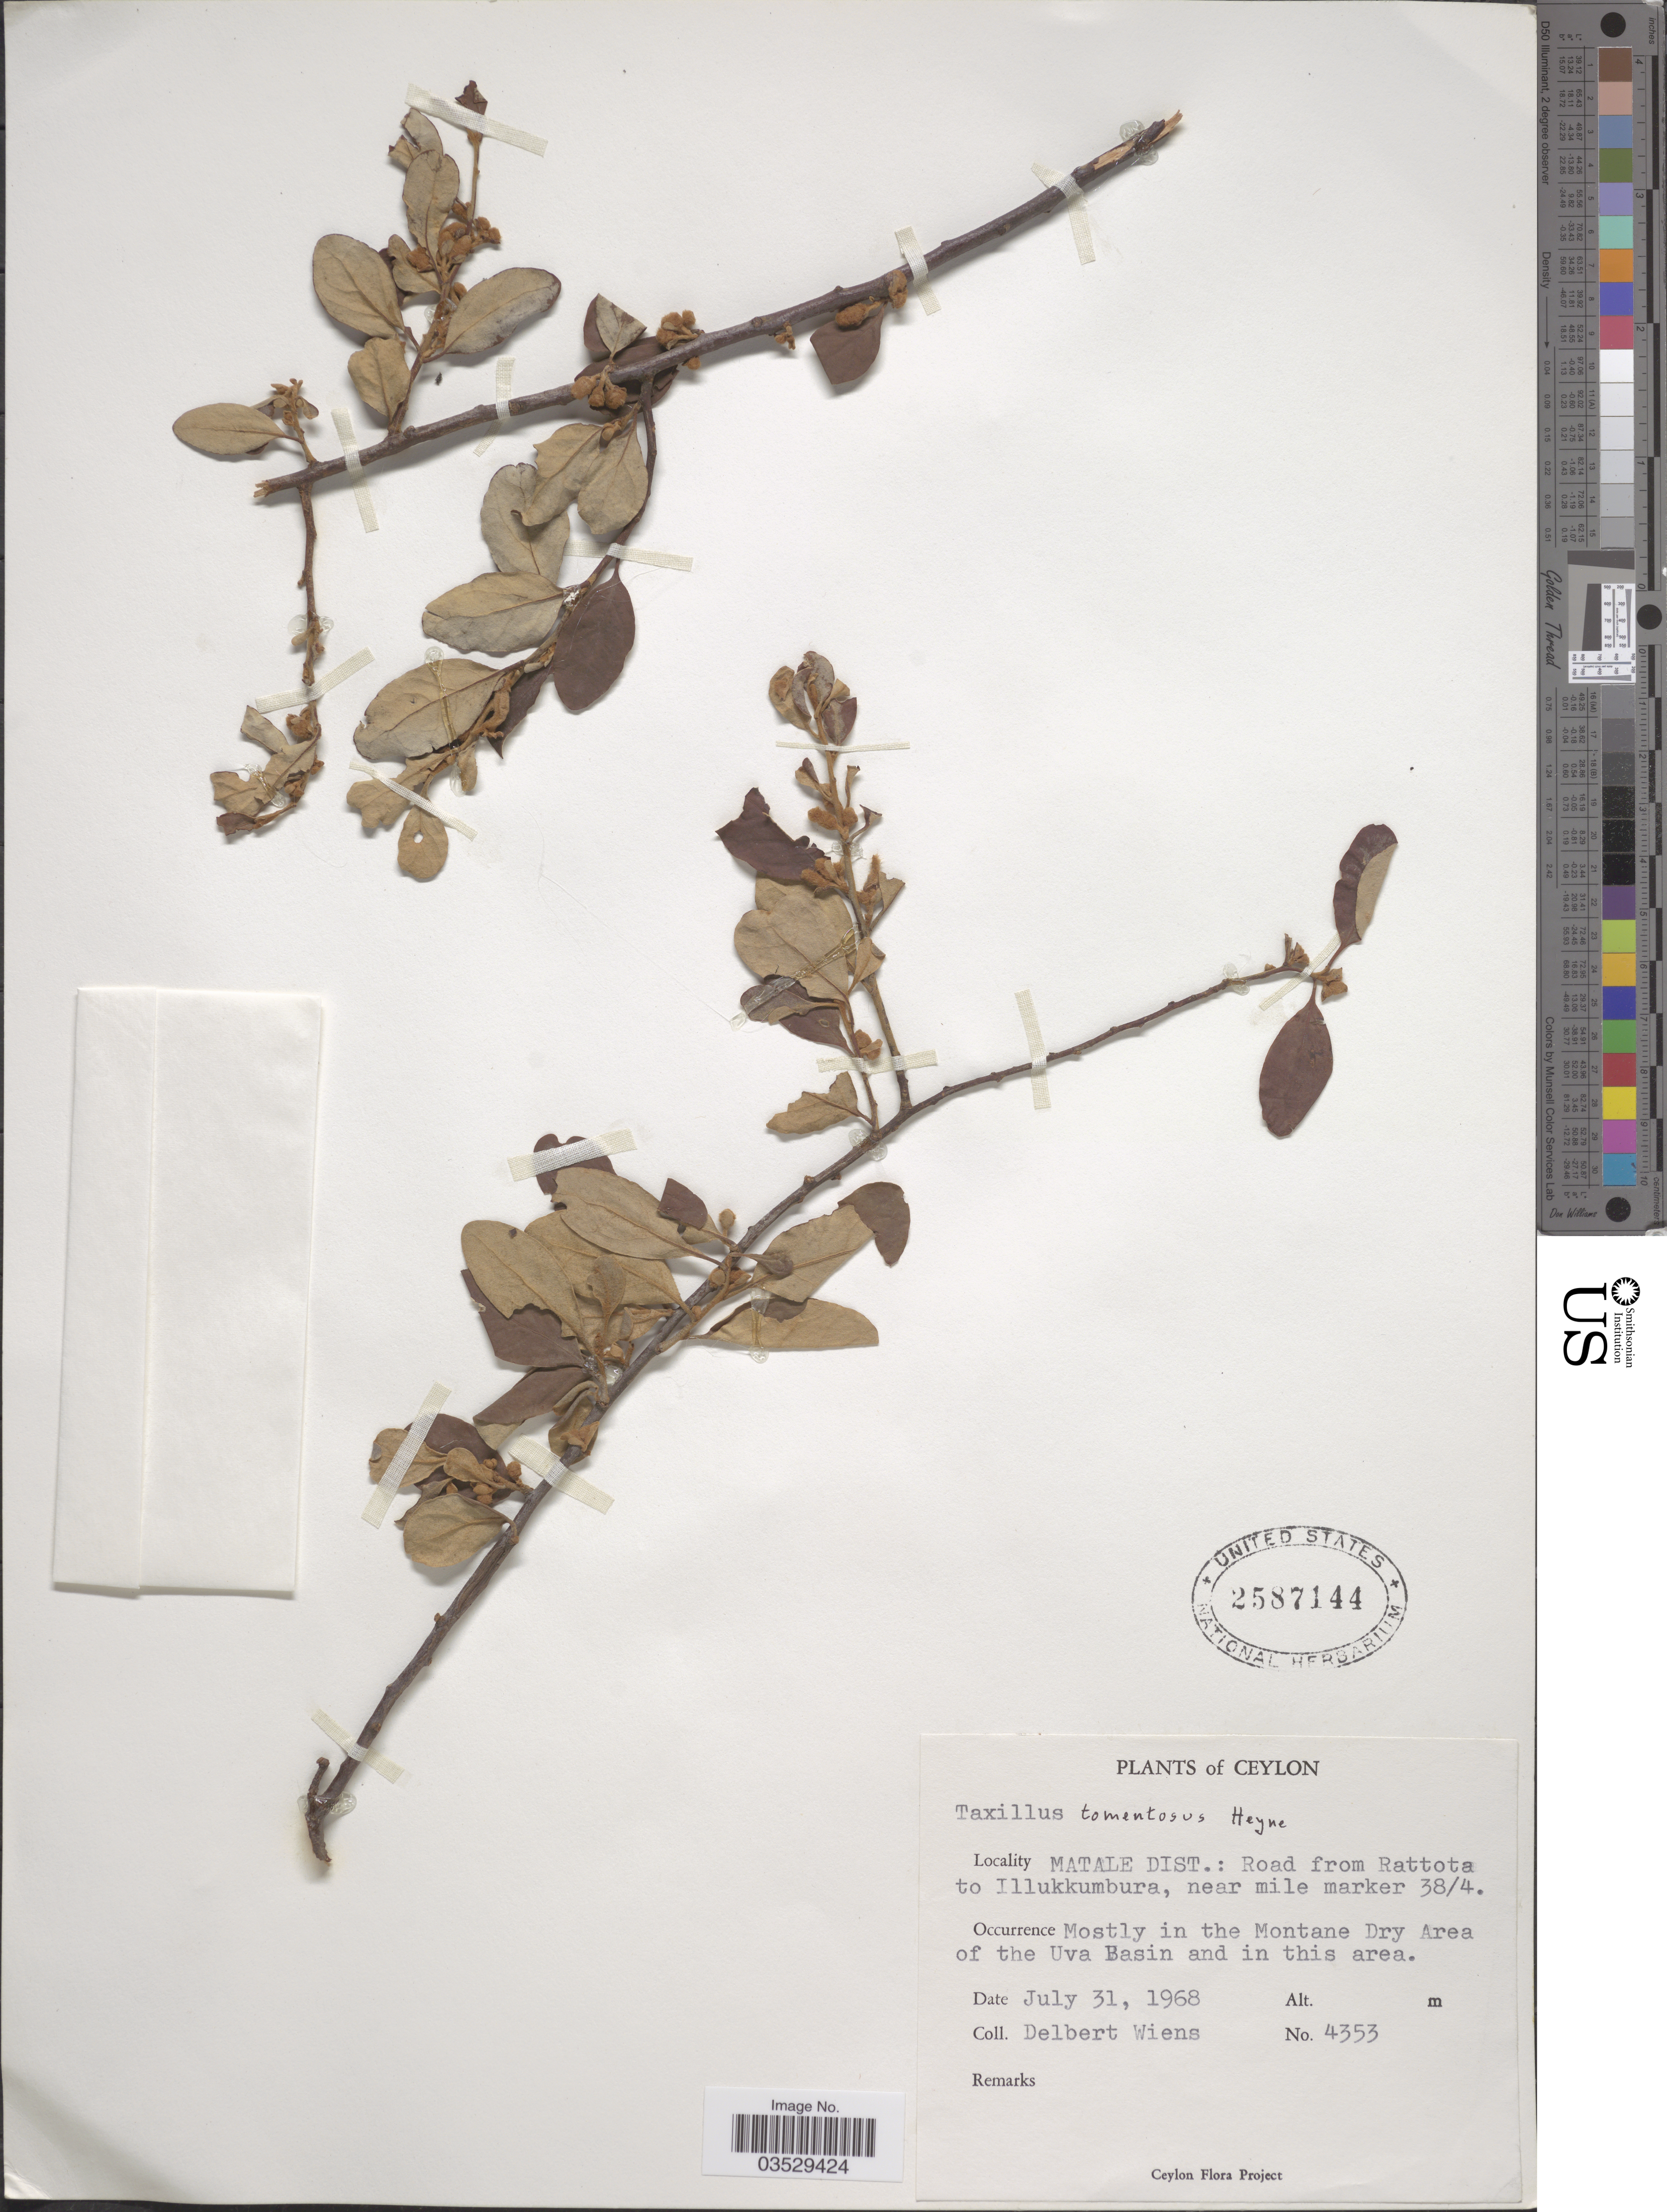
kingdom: Plantae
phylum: Tracheophyta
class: Magnoliopsida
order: Santalales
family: Loranthaceae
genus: Taxillus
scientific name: Taxillus tomentosus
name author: Tiegh.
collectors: D. Wiens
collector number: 4353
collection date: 1968-07-31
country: Sri Lanka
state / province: Uva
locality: Ceylon. Matale Dist.: Road from Rattota to Illukkumbura, near mile marker 38/4. Mostly in the Montane Dry Area of the Uva Basin and in this area.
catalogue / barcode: US 2587144